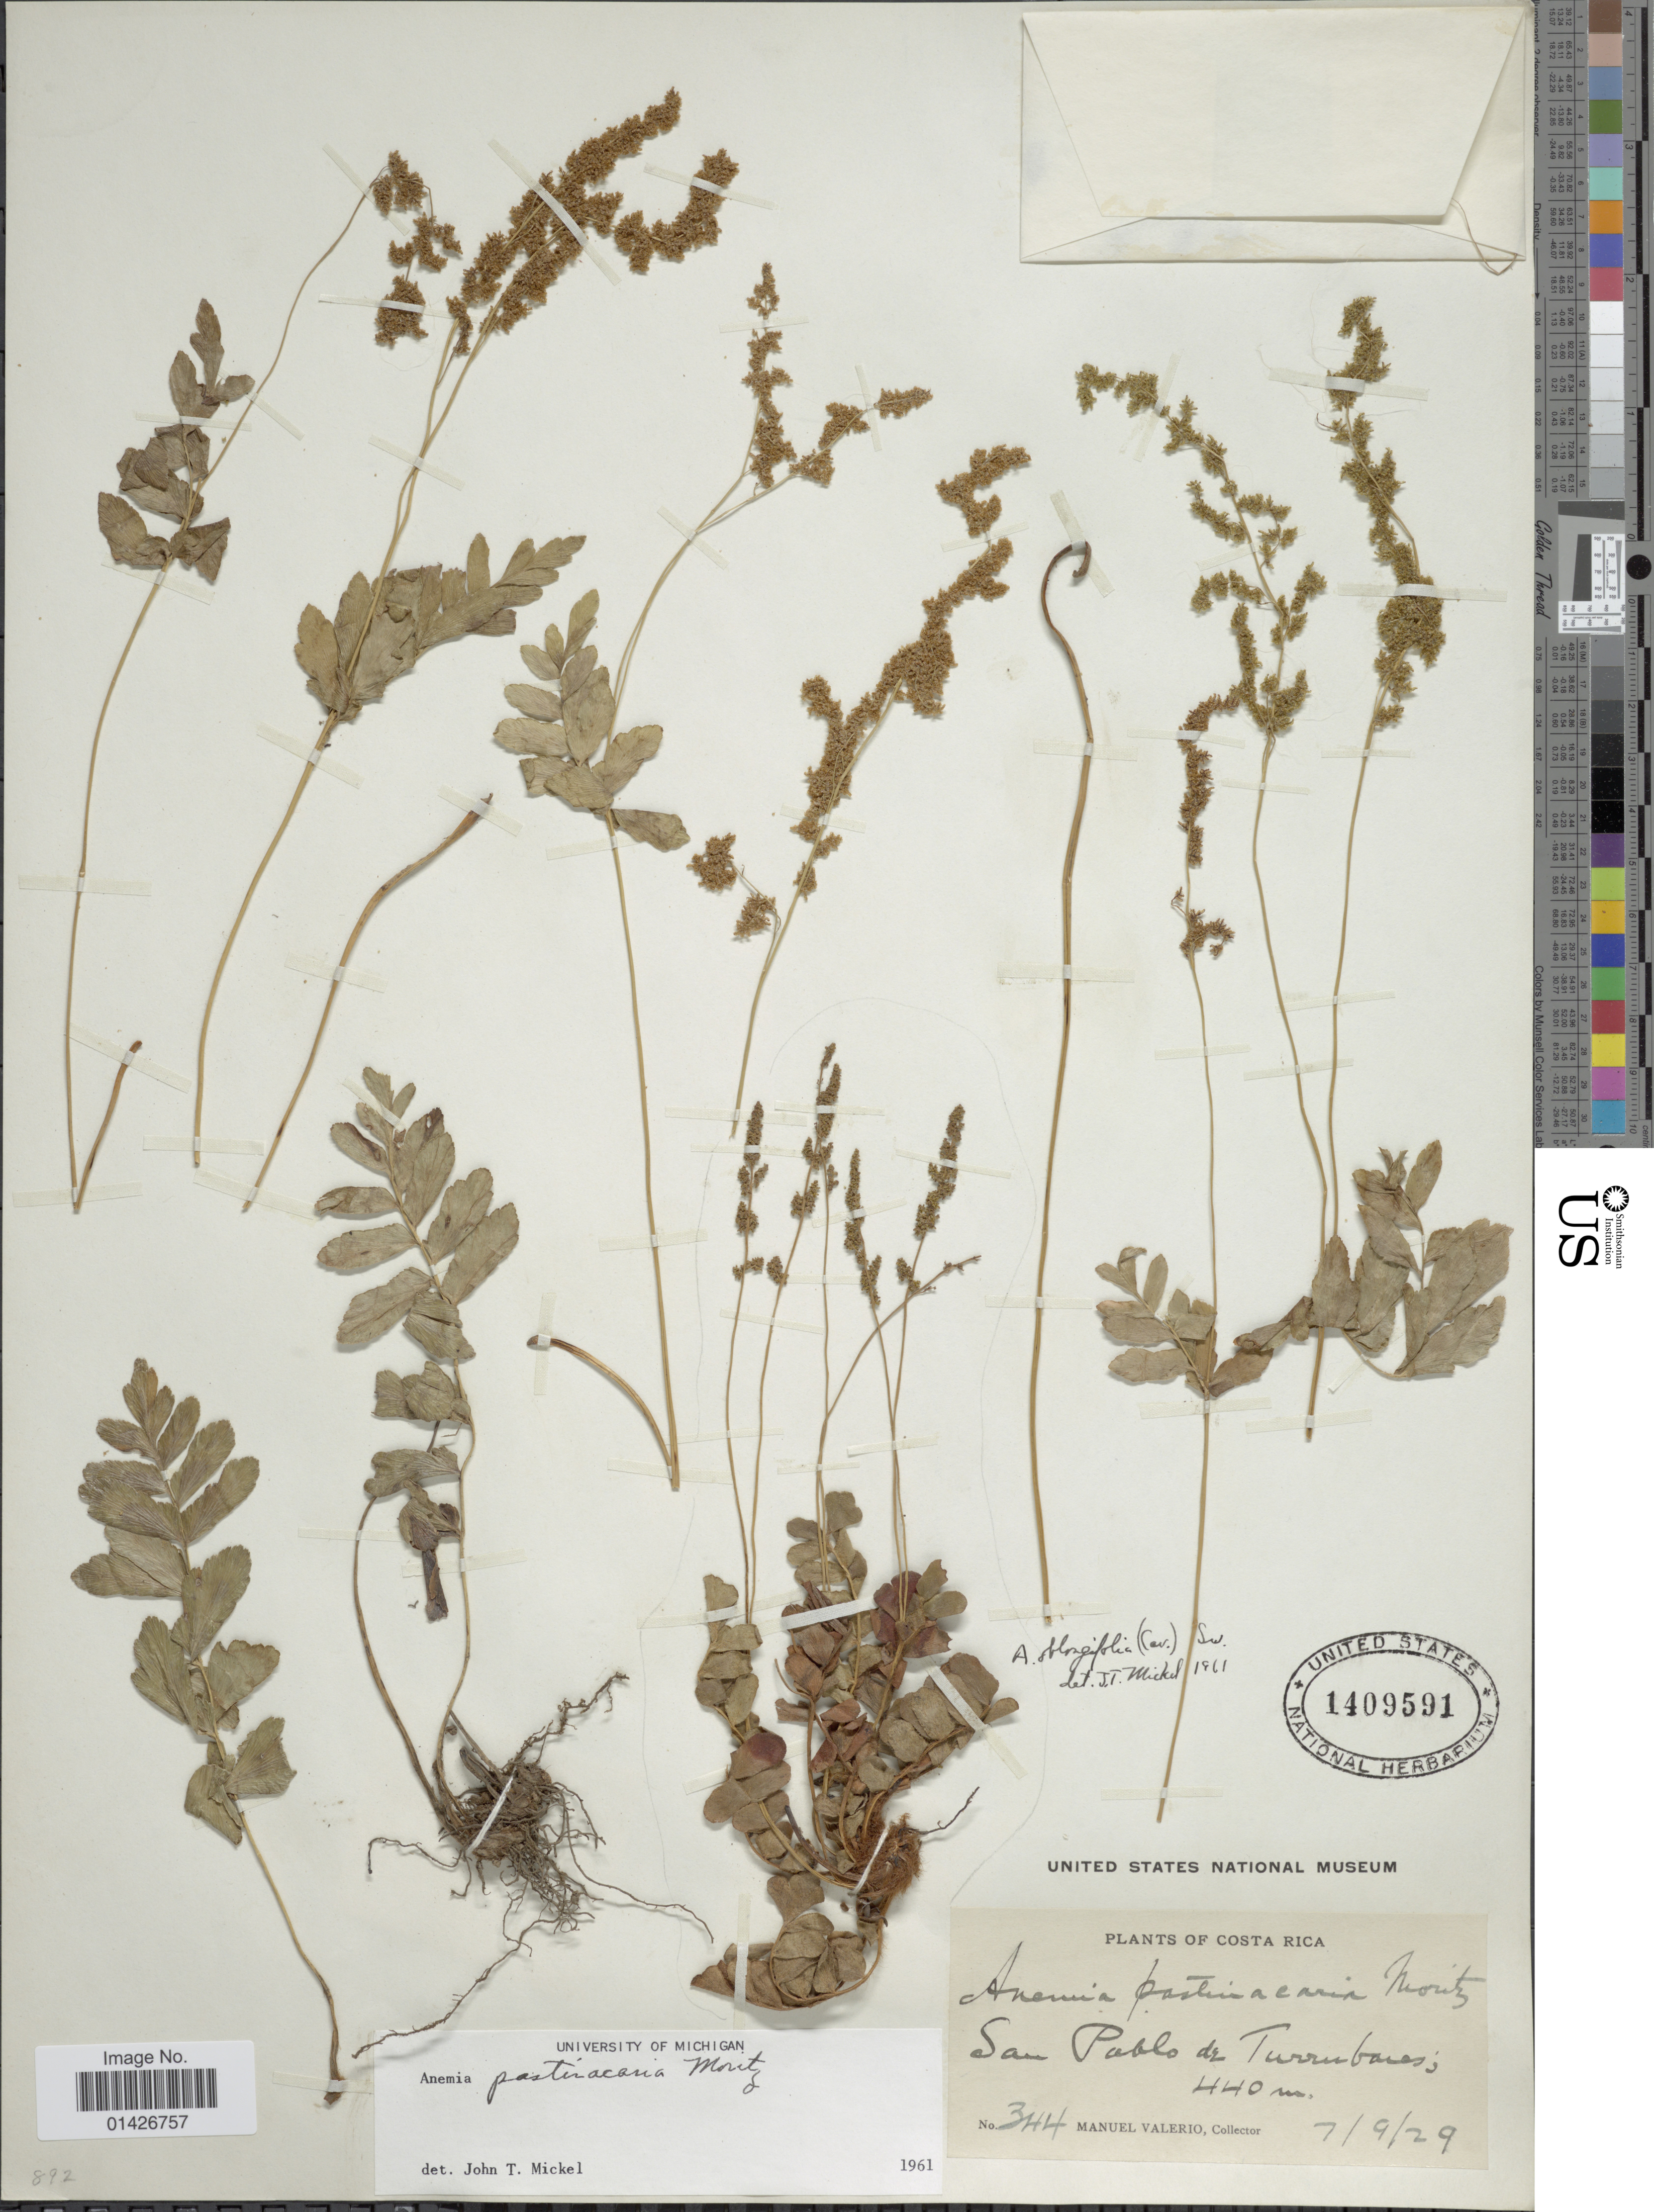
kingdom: Plantae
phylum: Tracheophyta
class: Polypodiopsida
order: Schizaeales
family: Anemiaceae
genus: Anemia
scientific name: Anemia pastinacaria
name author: Moritz ex Prantl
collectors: M. Valerio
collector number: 344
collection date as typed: Transcribed d/m/y: 7/9/29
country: Costa Rica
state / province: San José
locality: San Pablo de Turrubares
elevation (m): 440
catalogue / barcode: US 1409591